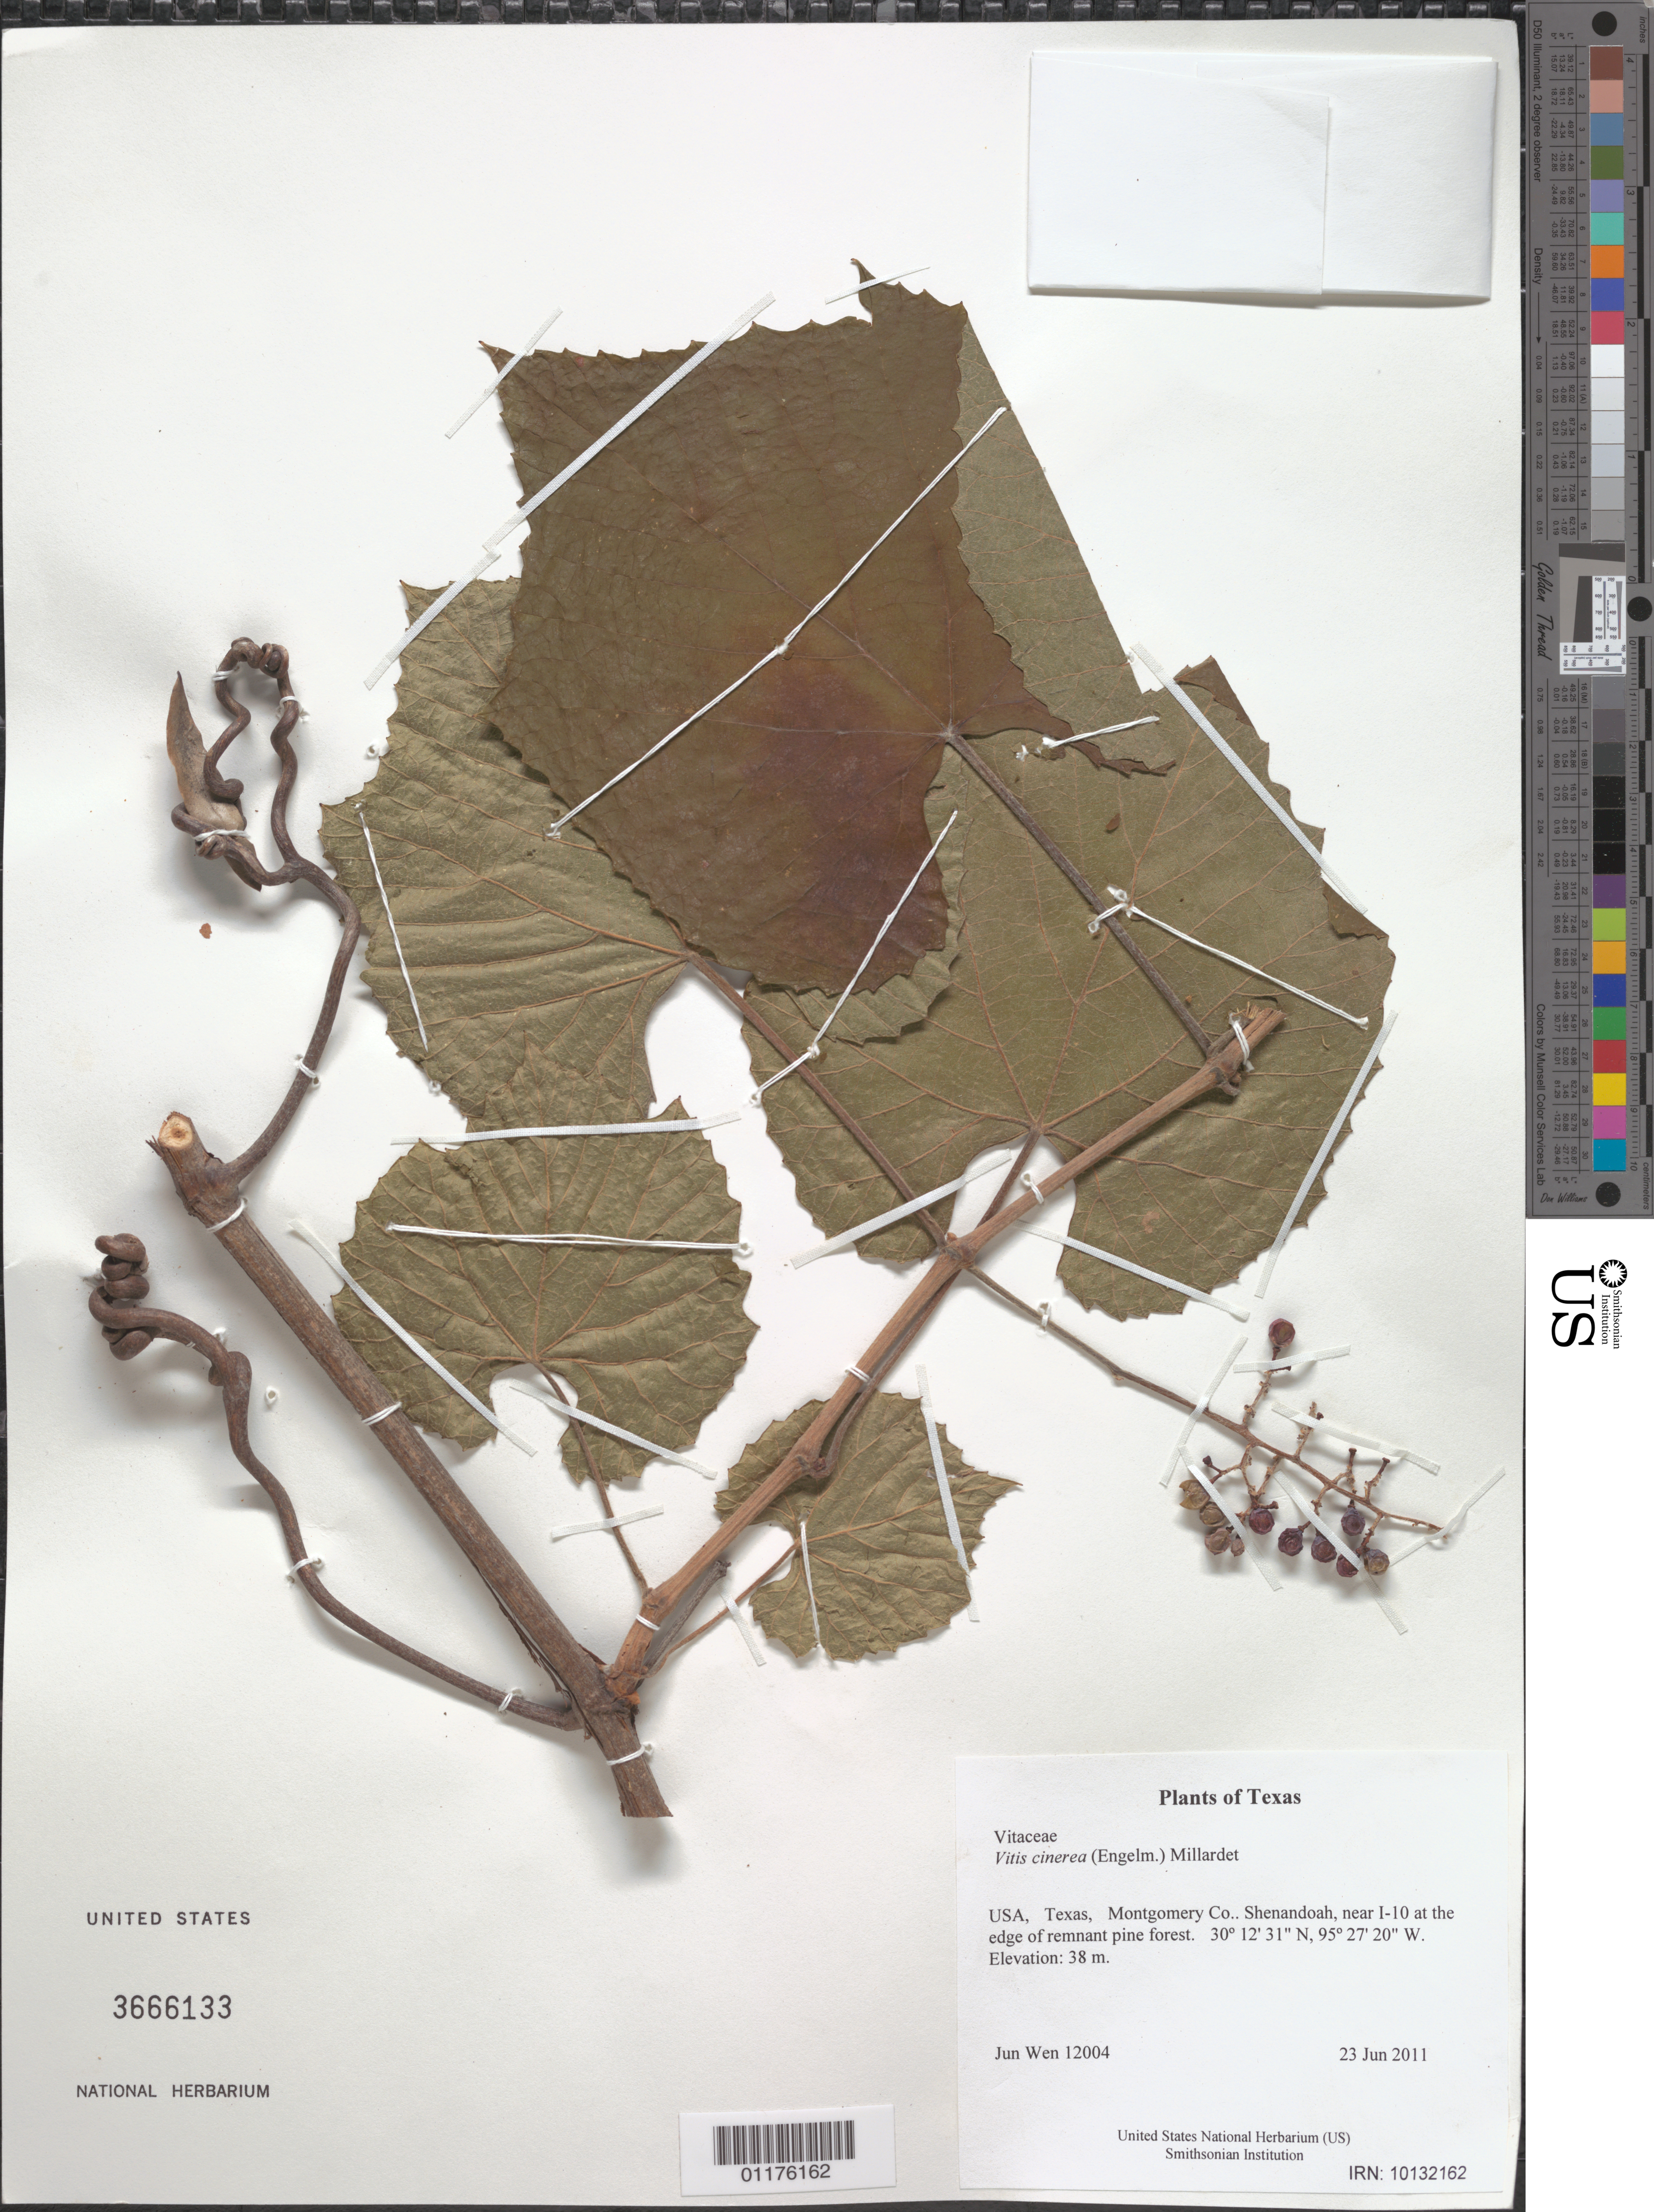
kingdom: Plantae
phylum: Tracheophyta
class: Magnoliopsida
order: Vitales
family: Vitaceae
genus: Vitis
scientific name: Vitis cinerea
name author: (Engelm.) Millardet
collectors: J. Wen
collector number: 12004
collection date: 2011-06-23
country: United States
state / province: Texas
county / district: Montgomery Co.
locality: Shenandoah, near I-10 at the edge of remnant pine forest.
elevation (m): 38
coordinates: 30 12.510 N, 95 27.332 W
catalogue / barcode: US 3666133